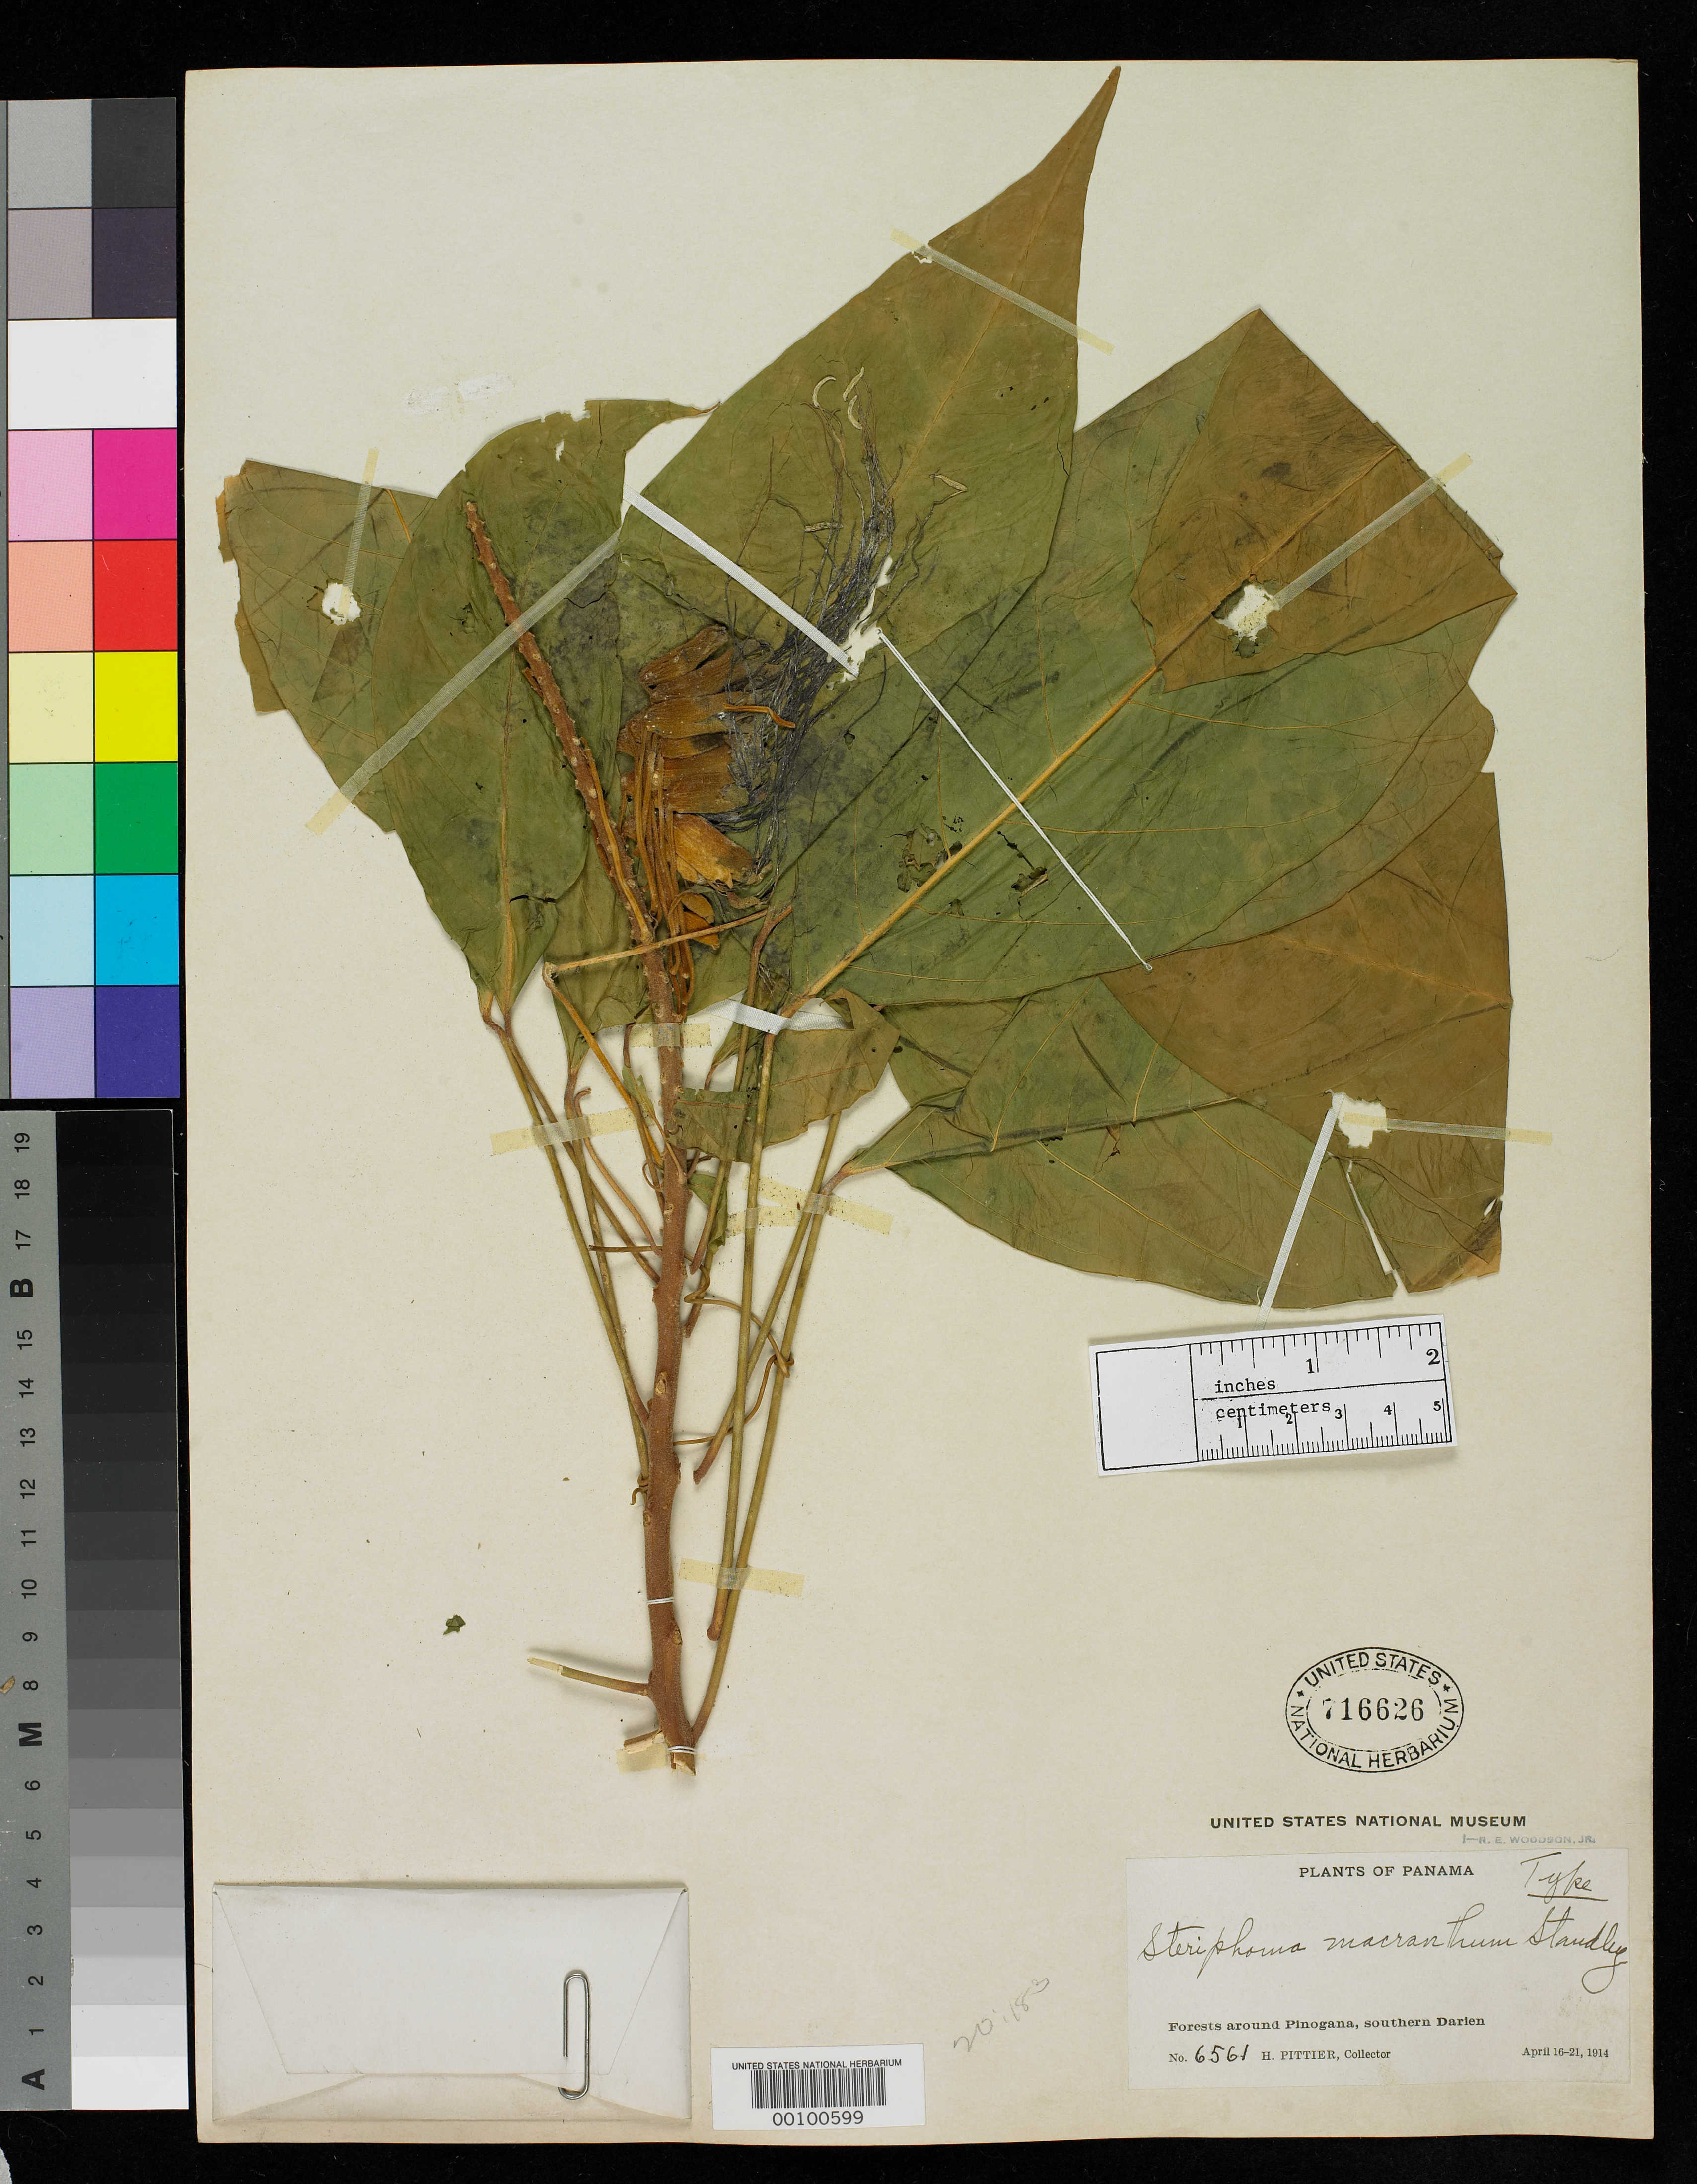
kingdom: Plantae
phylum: Tracheophyta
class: Magnoliopsida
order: Brassicales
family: Capparaceae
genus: Steriphoma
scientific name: Steriphoma macrantha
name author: Standl.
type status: Holotype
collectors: H. F. Pittier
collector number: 6561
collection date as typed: Apr 1914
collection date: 1914-04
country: Panama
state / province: Darién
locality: Around Pinogana.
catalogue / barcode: US 716626